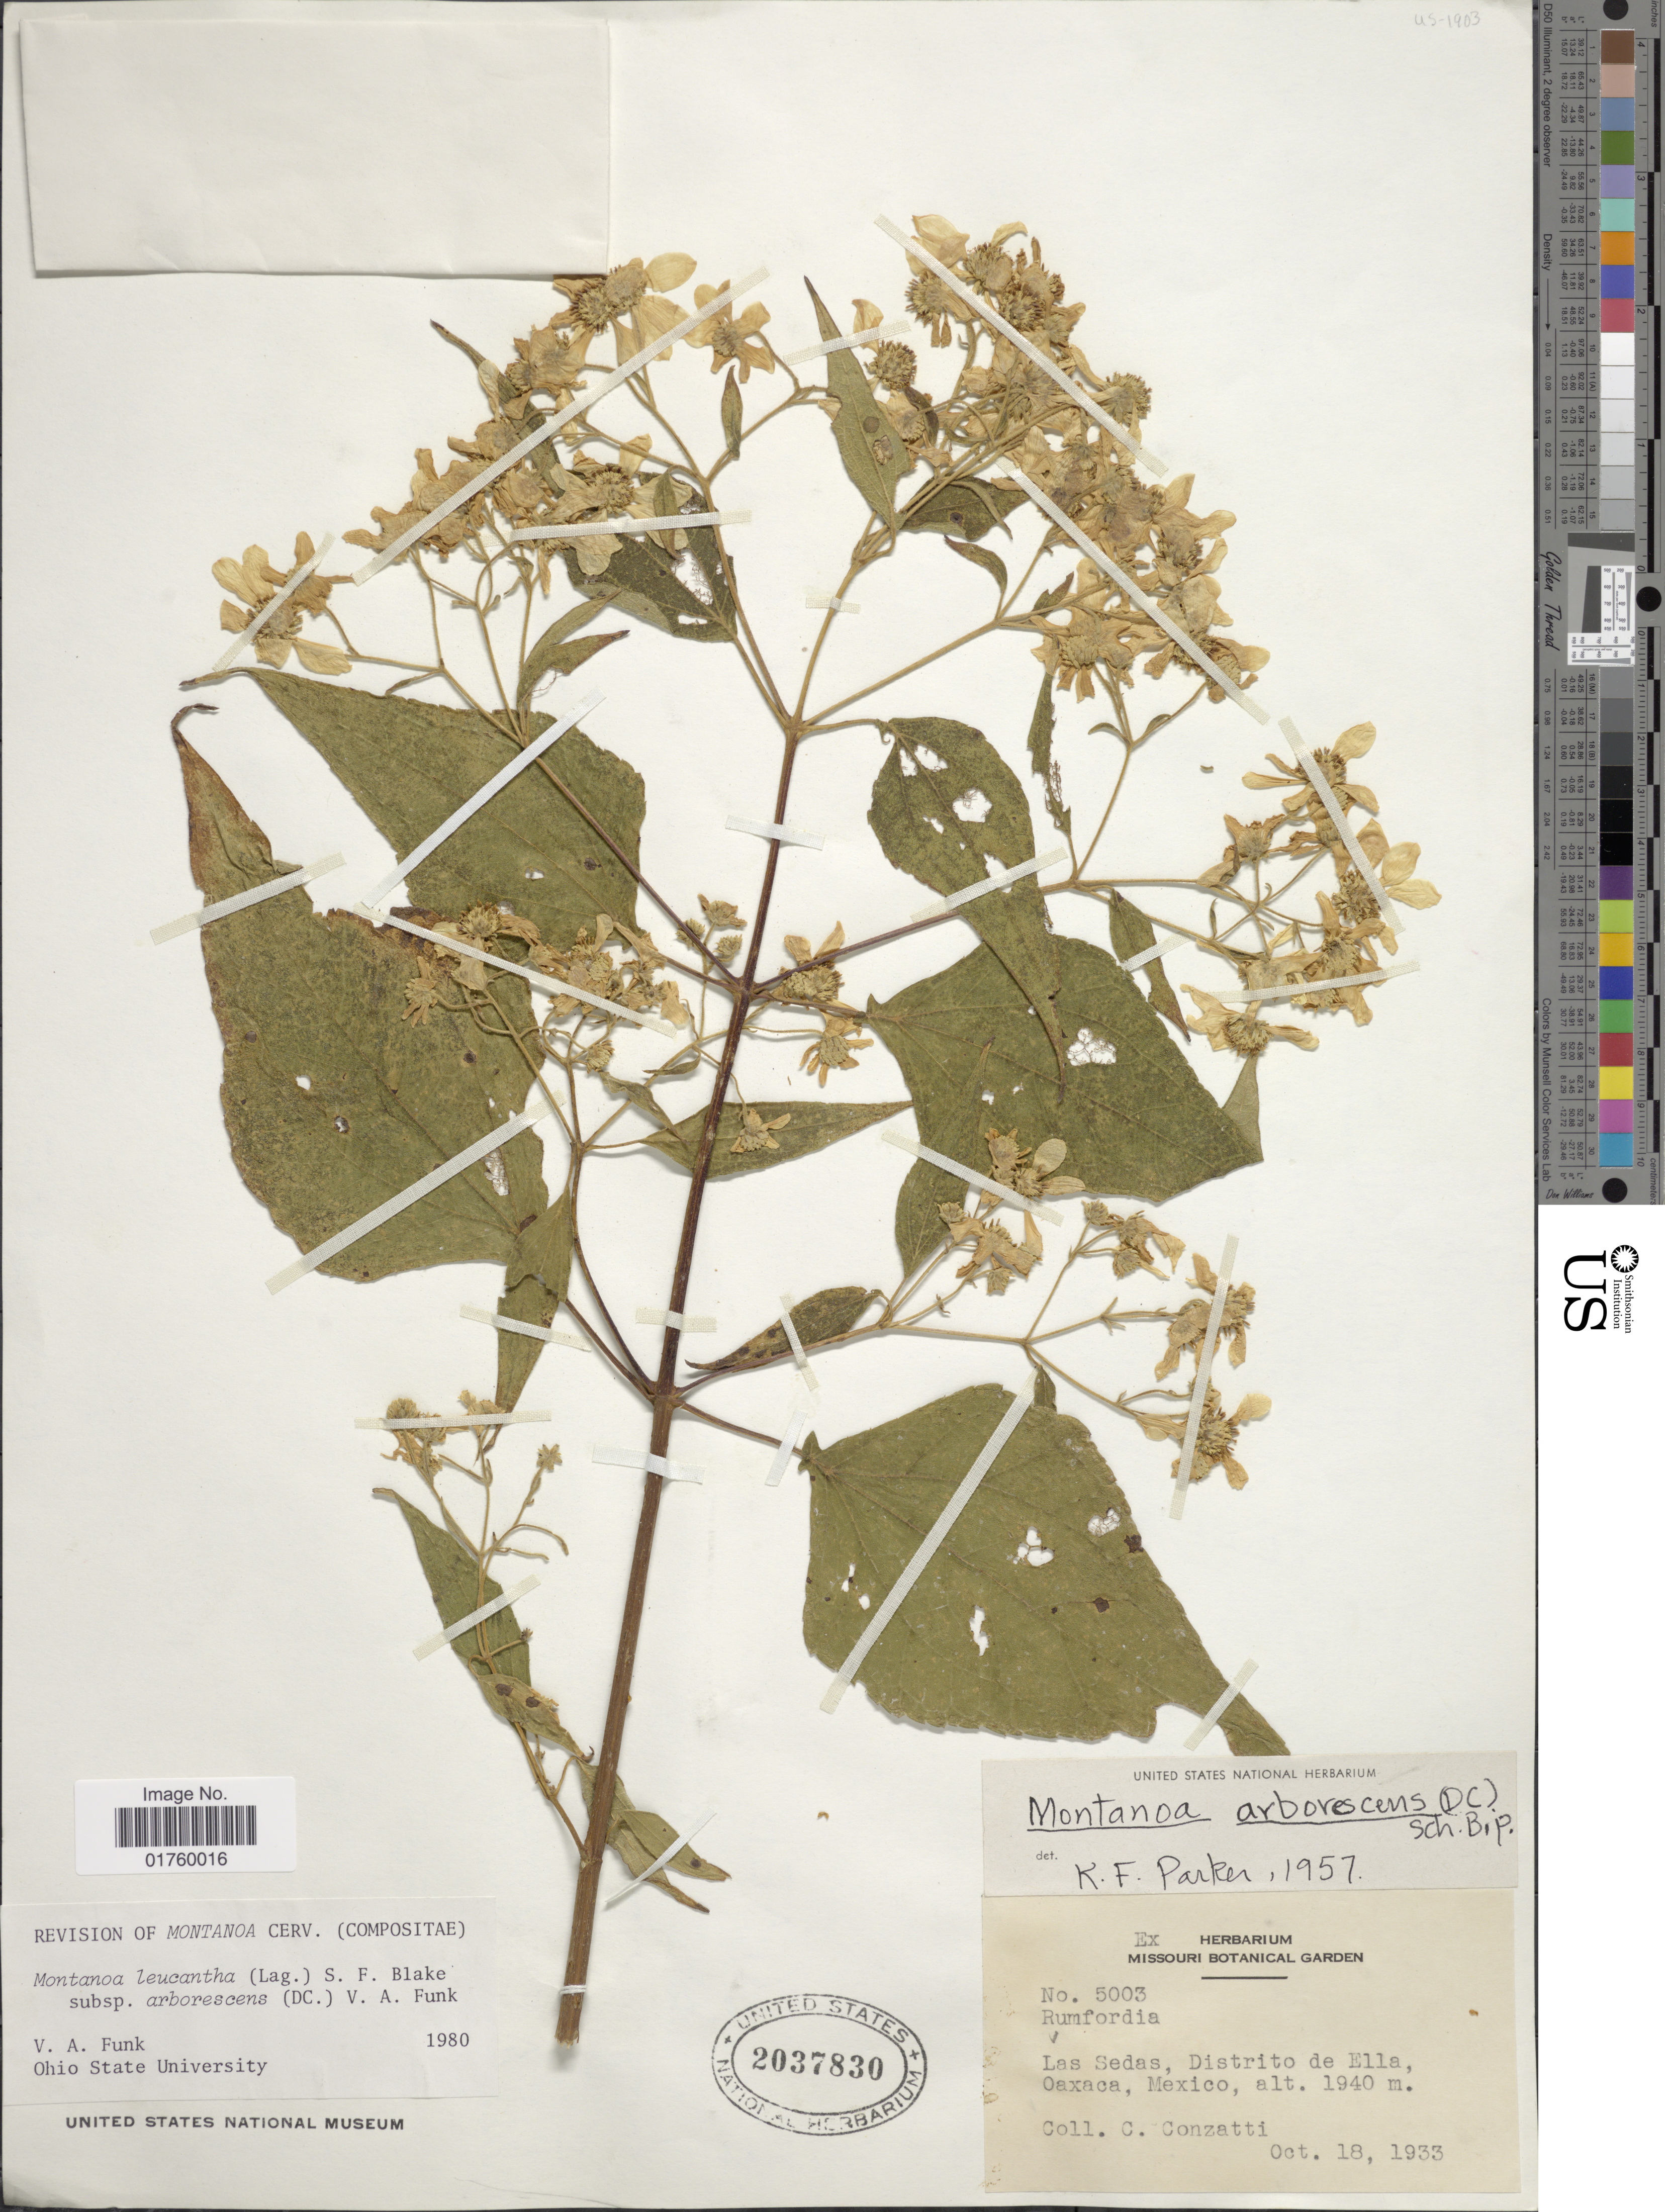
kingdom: Plantae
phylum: Tracheophyta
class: Magnoliopsida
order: Asterales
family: Asteraceae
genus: Montanoa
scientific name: Montanoa leucantha subsp. arborescens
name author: (DC.) V.A. Funk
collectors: C. Conzatti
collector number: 5003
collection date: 1933-10-18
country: Mexico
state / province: Oaxaca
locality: Las Sedas, Distrito de Ella.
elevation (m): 1940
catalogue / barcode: US 2037830